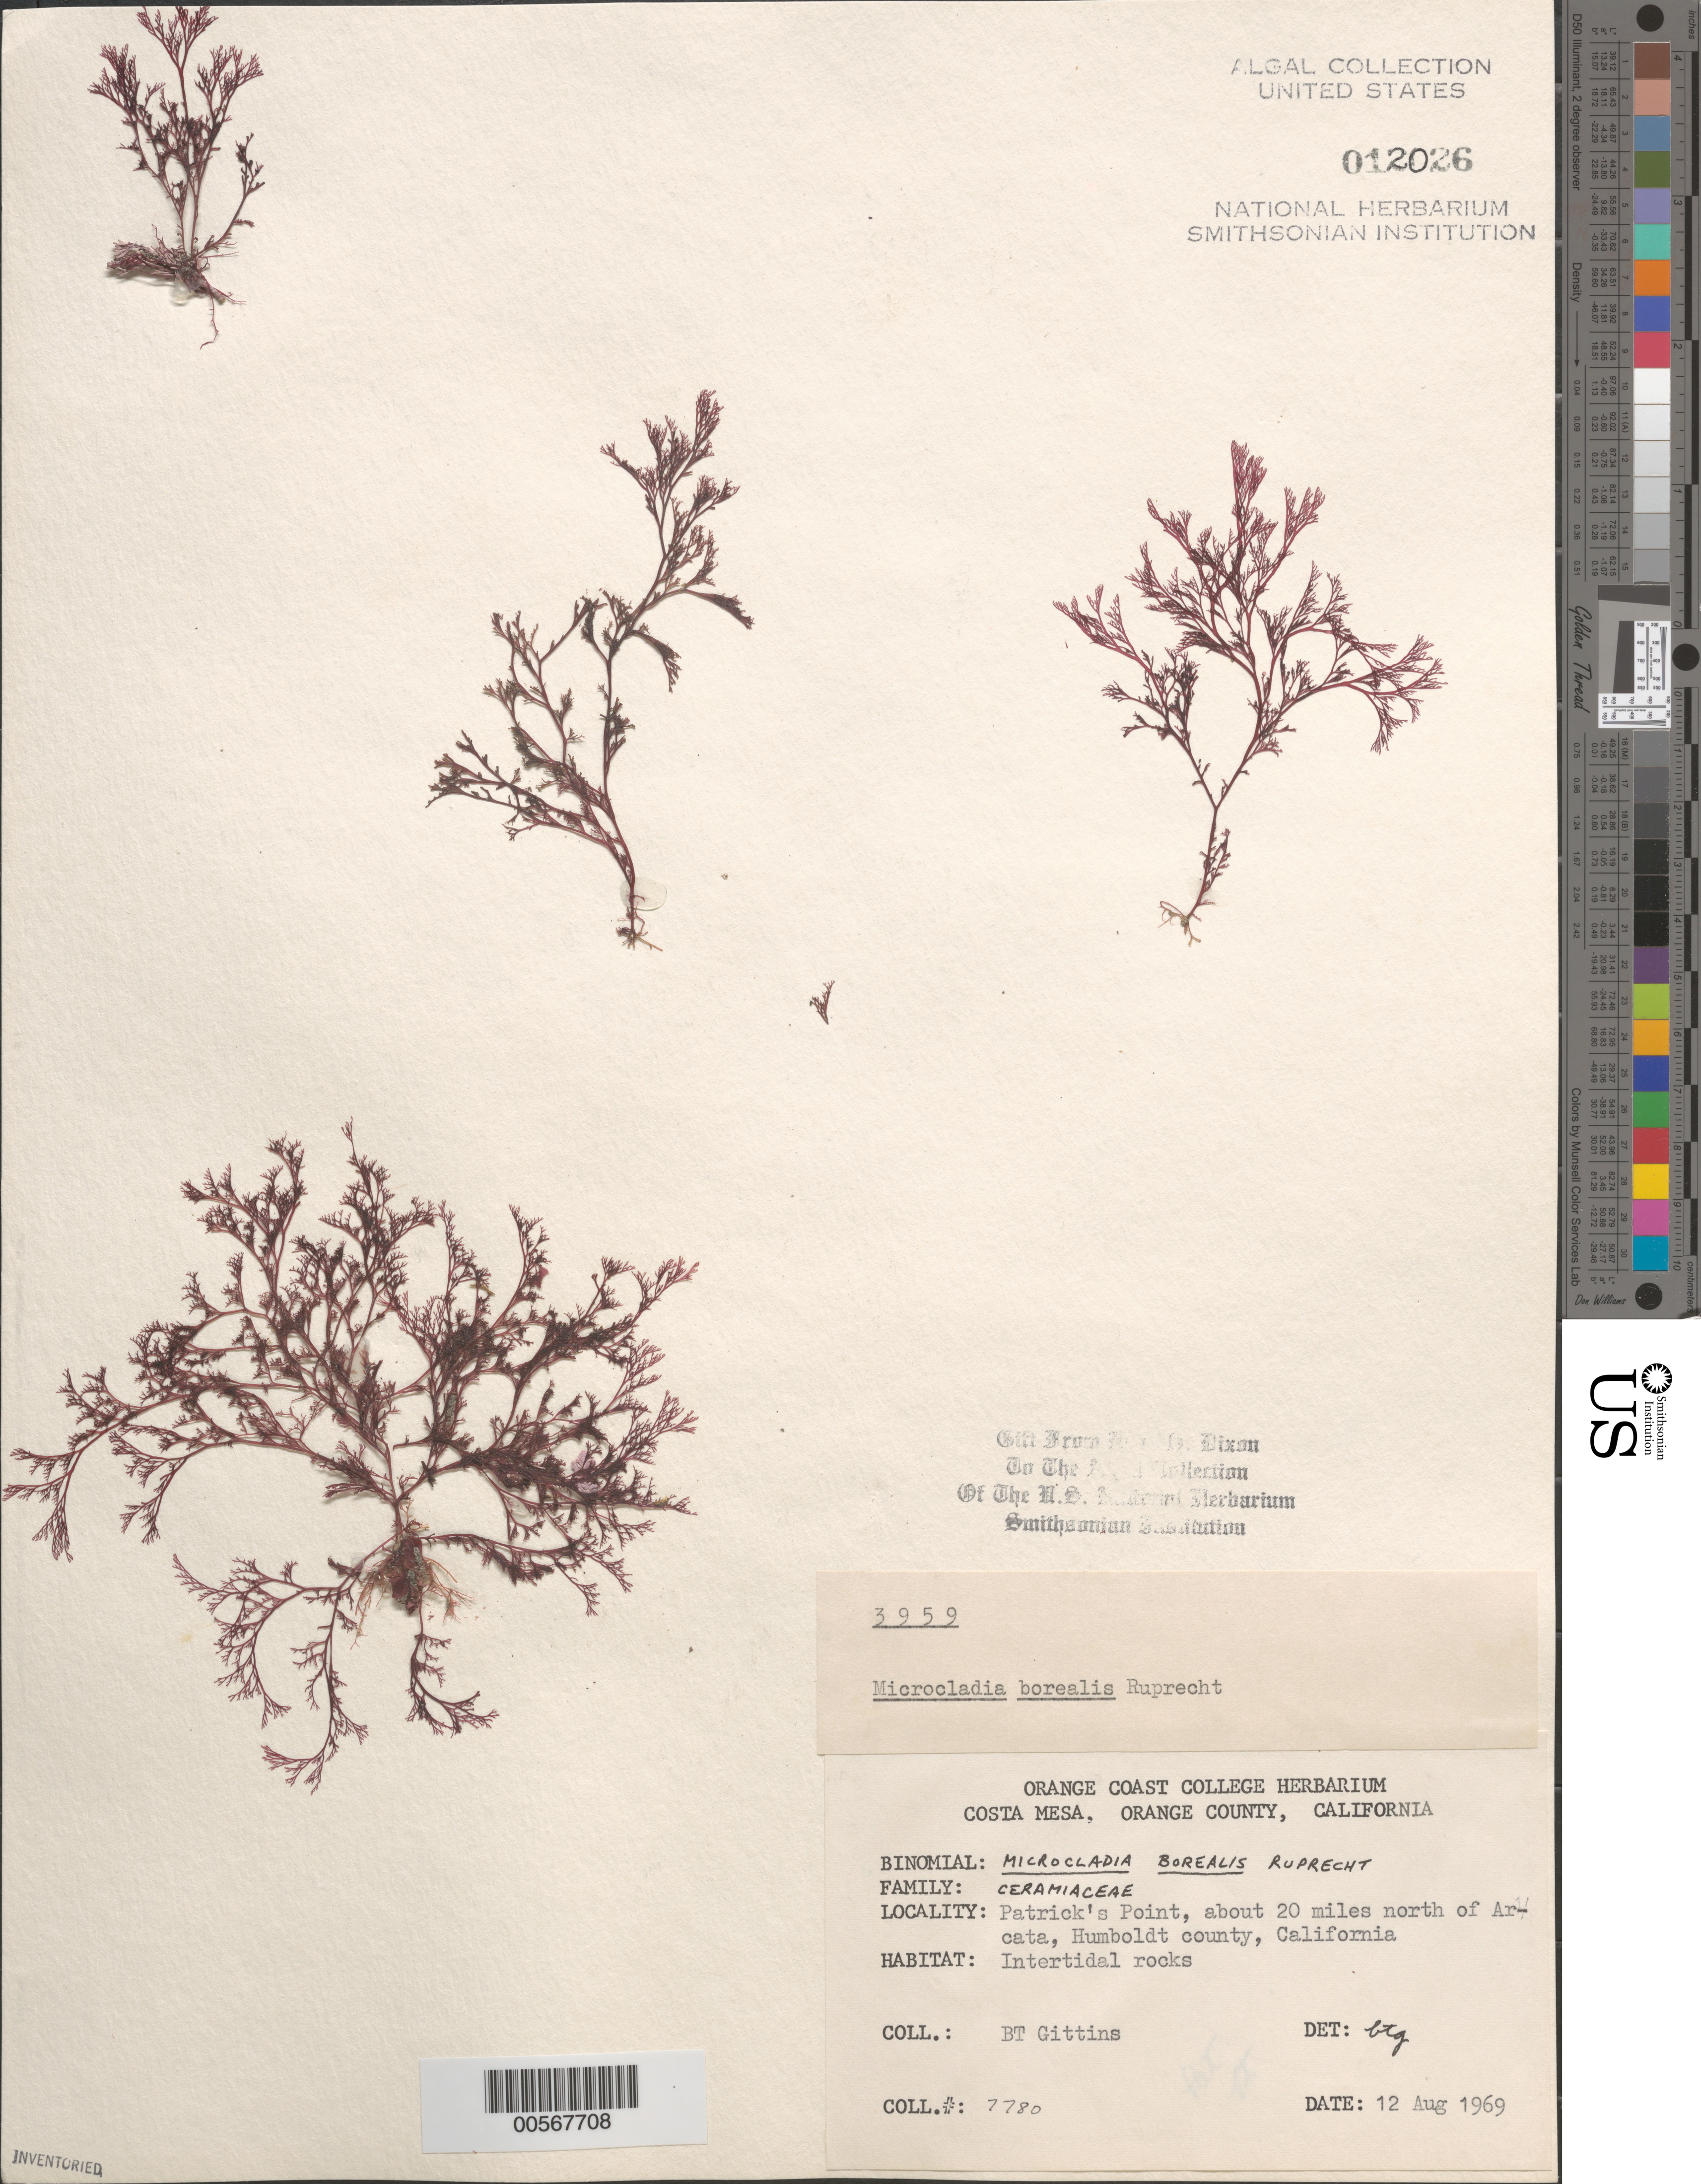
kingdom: Plantae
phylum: Rhodophyta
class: Florideophyceae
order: Ceramiales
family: Ceramiaceae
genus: Microcladia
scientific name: Microcladia borealis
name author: Rupr.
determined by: Gittins, B. T.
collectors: B. Gittins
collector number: BTG 7780 & PSD 3959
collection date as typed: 12 Aug 1969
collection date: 1969-08-12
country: United States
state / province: California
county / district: Humboldt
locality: Patrick's Point, ca. 20 miles north of Arcata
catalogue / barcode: US 12026